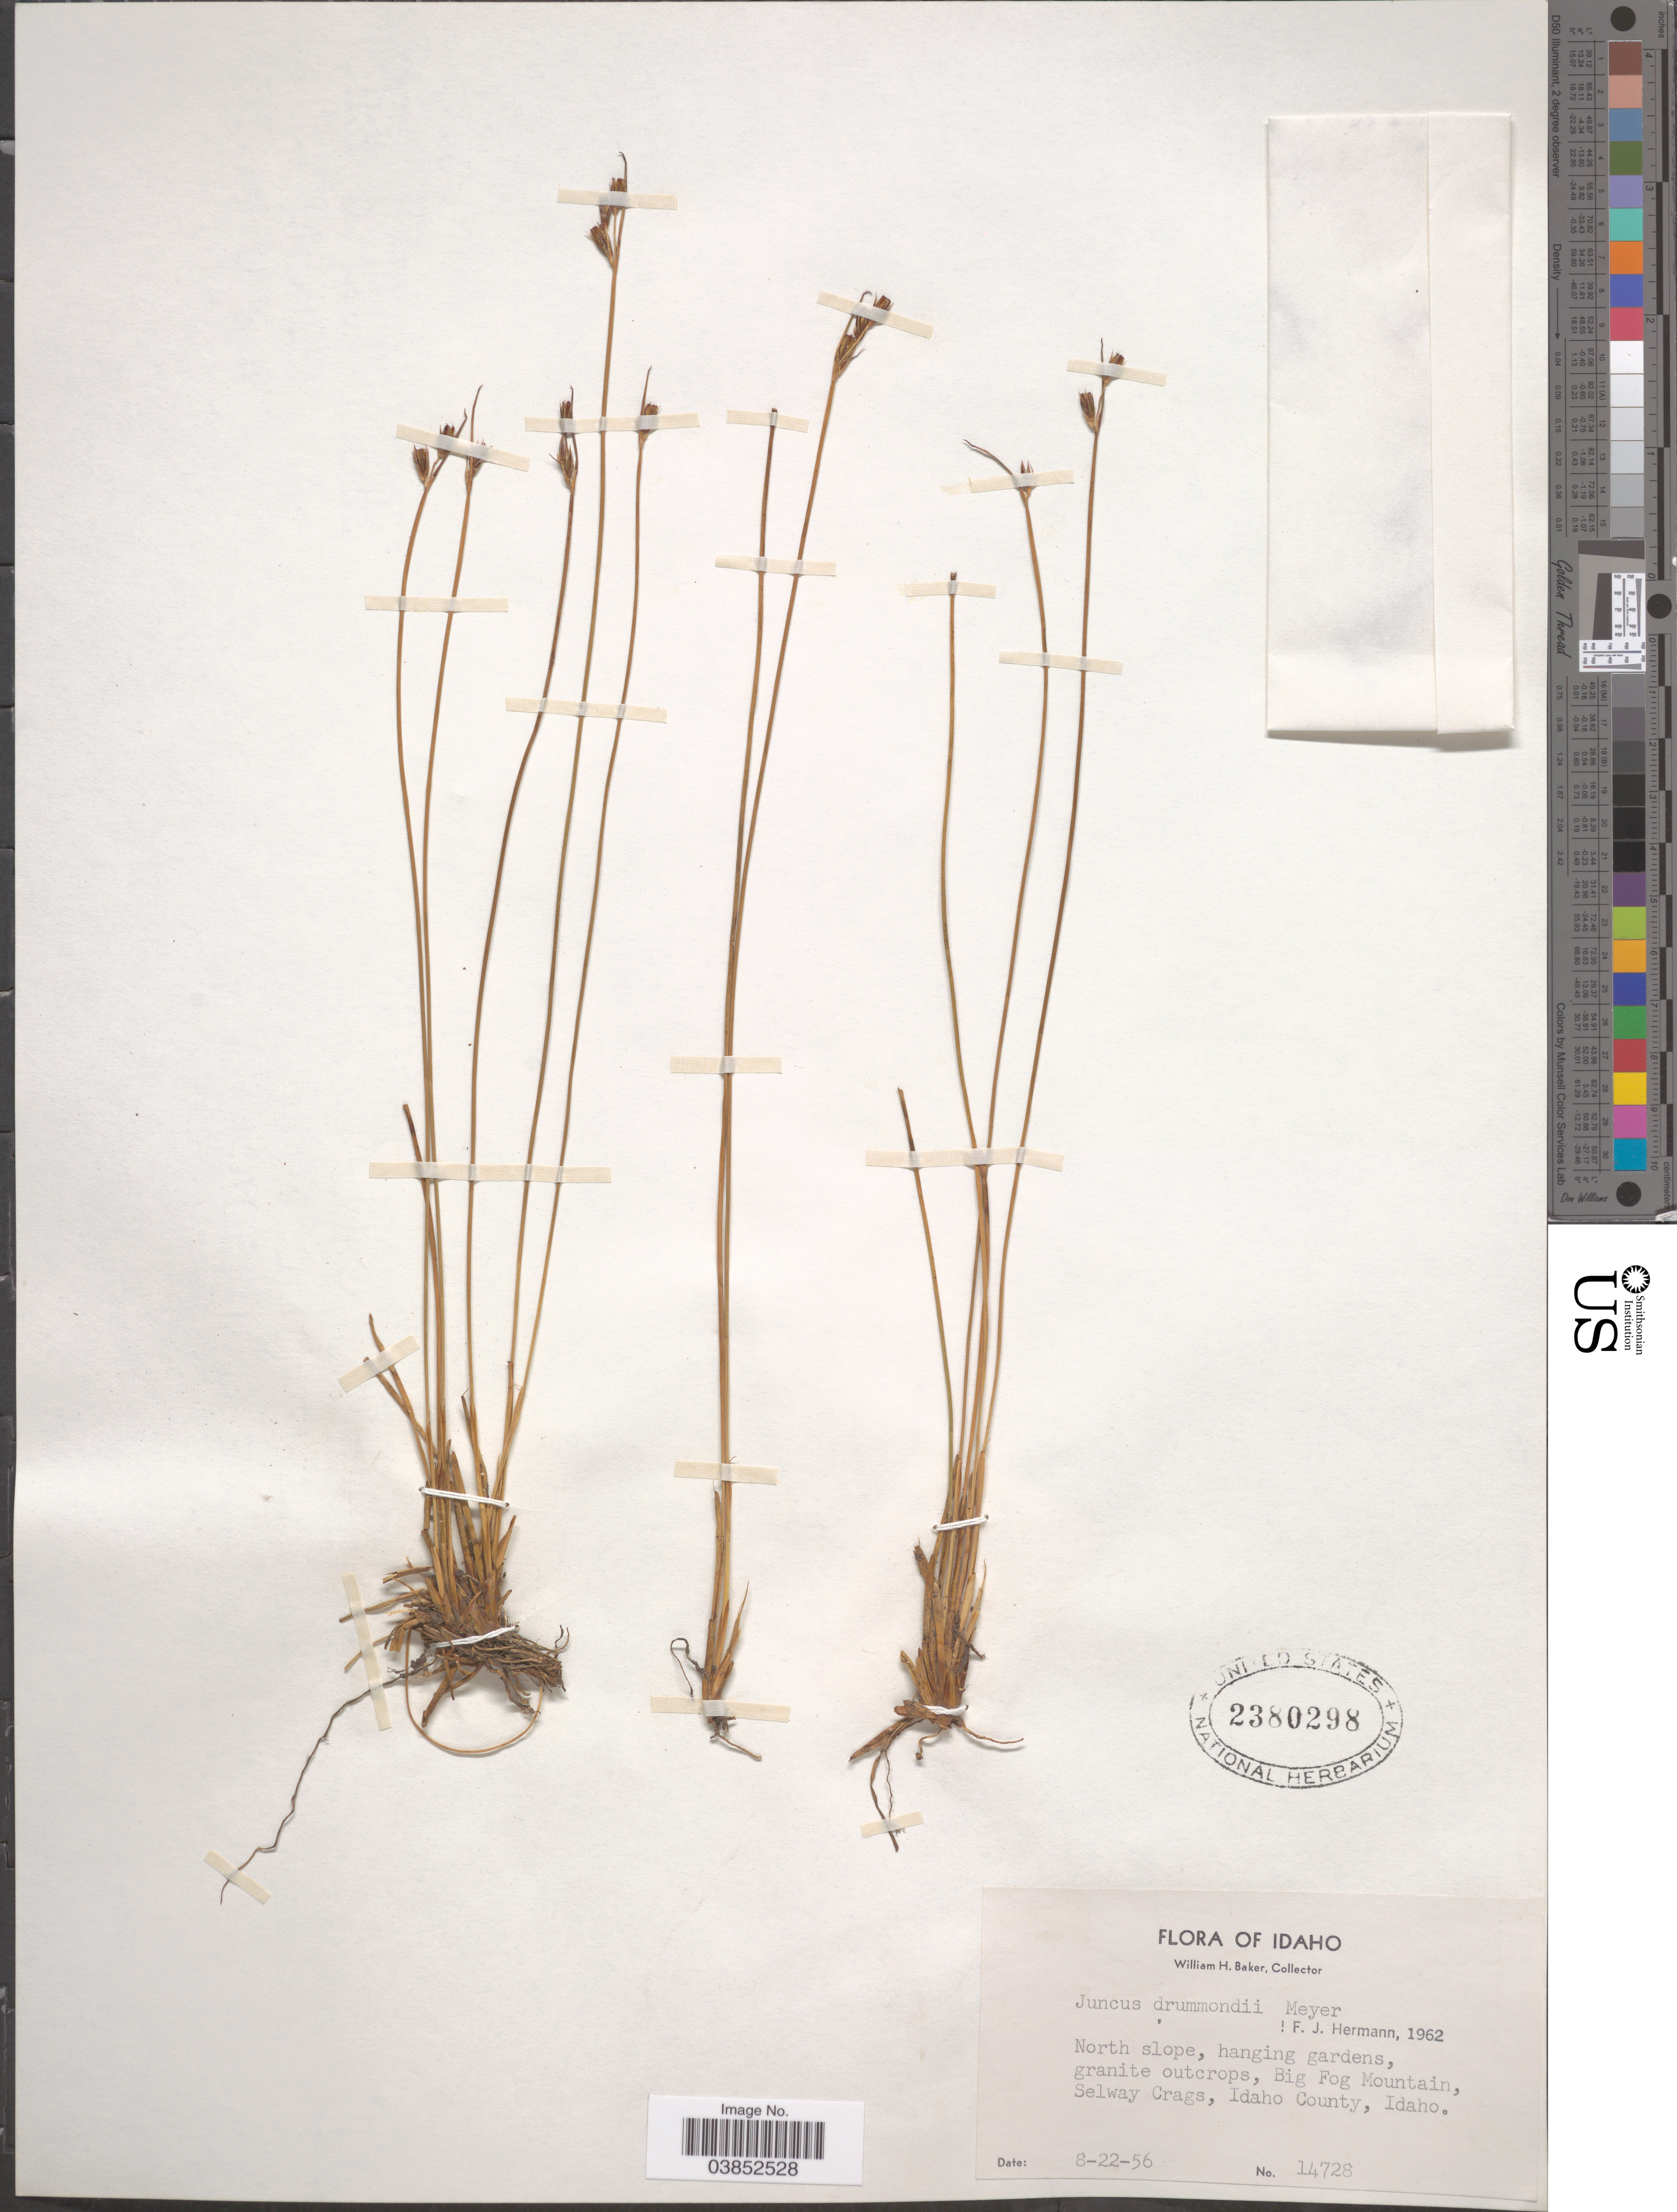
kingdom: Plantae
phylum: Tracheophyta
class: Liliopsida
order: Poales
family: Juncaceae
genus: Juncus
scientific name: Juncus drummondii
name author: E. Mey.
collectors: W. H. Baker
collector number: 14728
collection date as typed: Transcribed d/m/y: 22/8/56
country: United States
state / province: Idaho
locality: North slope, hanging gardens, Big Fog Mountain, Selway Crags, Idaho County.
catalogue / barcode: US 2380298